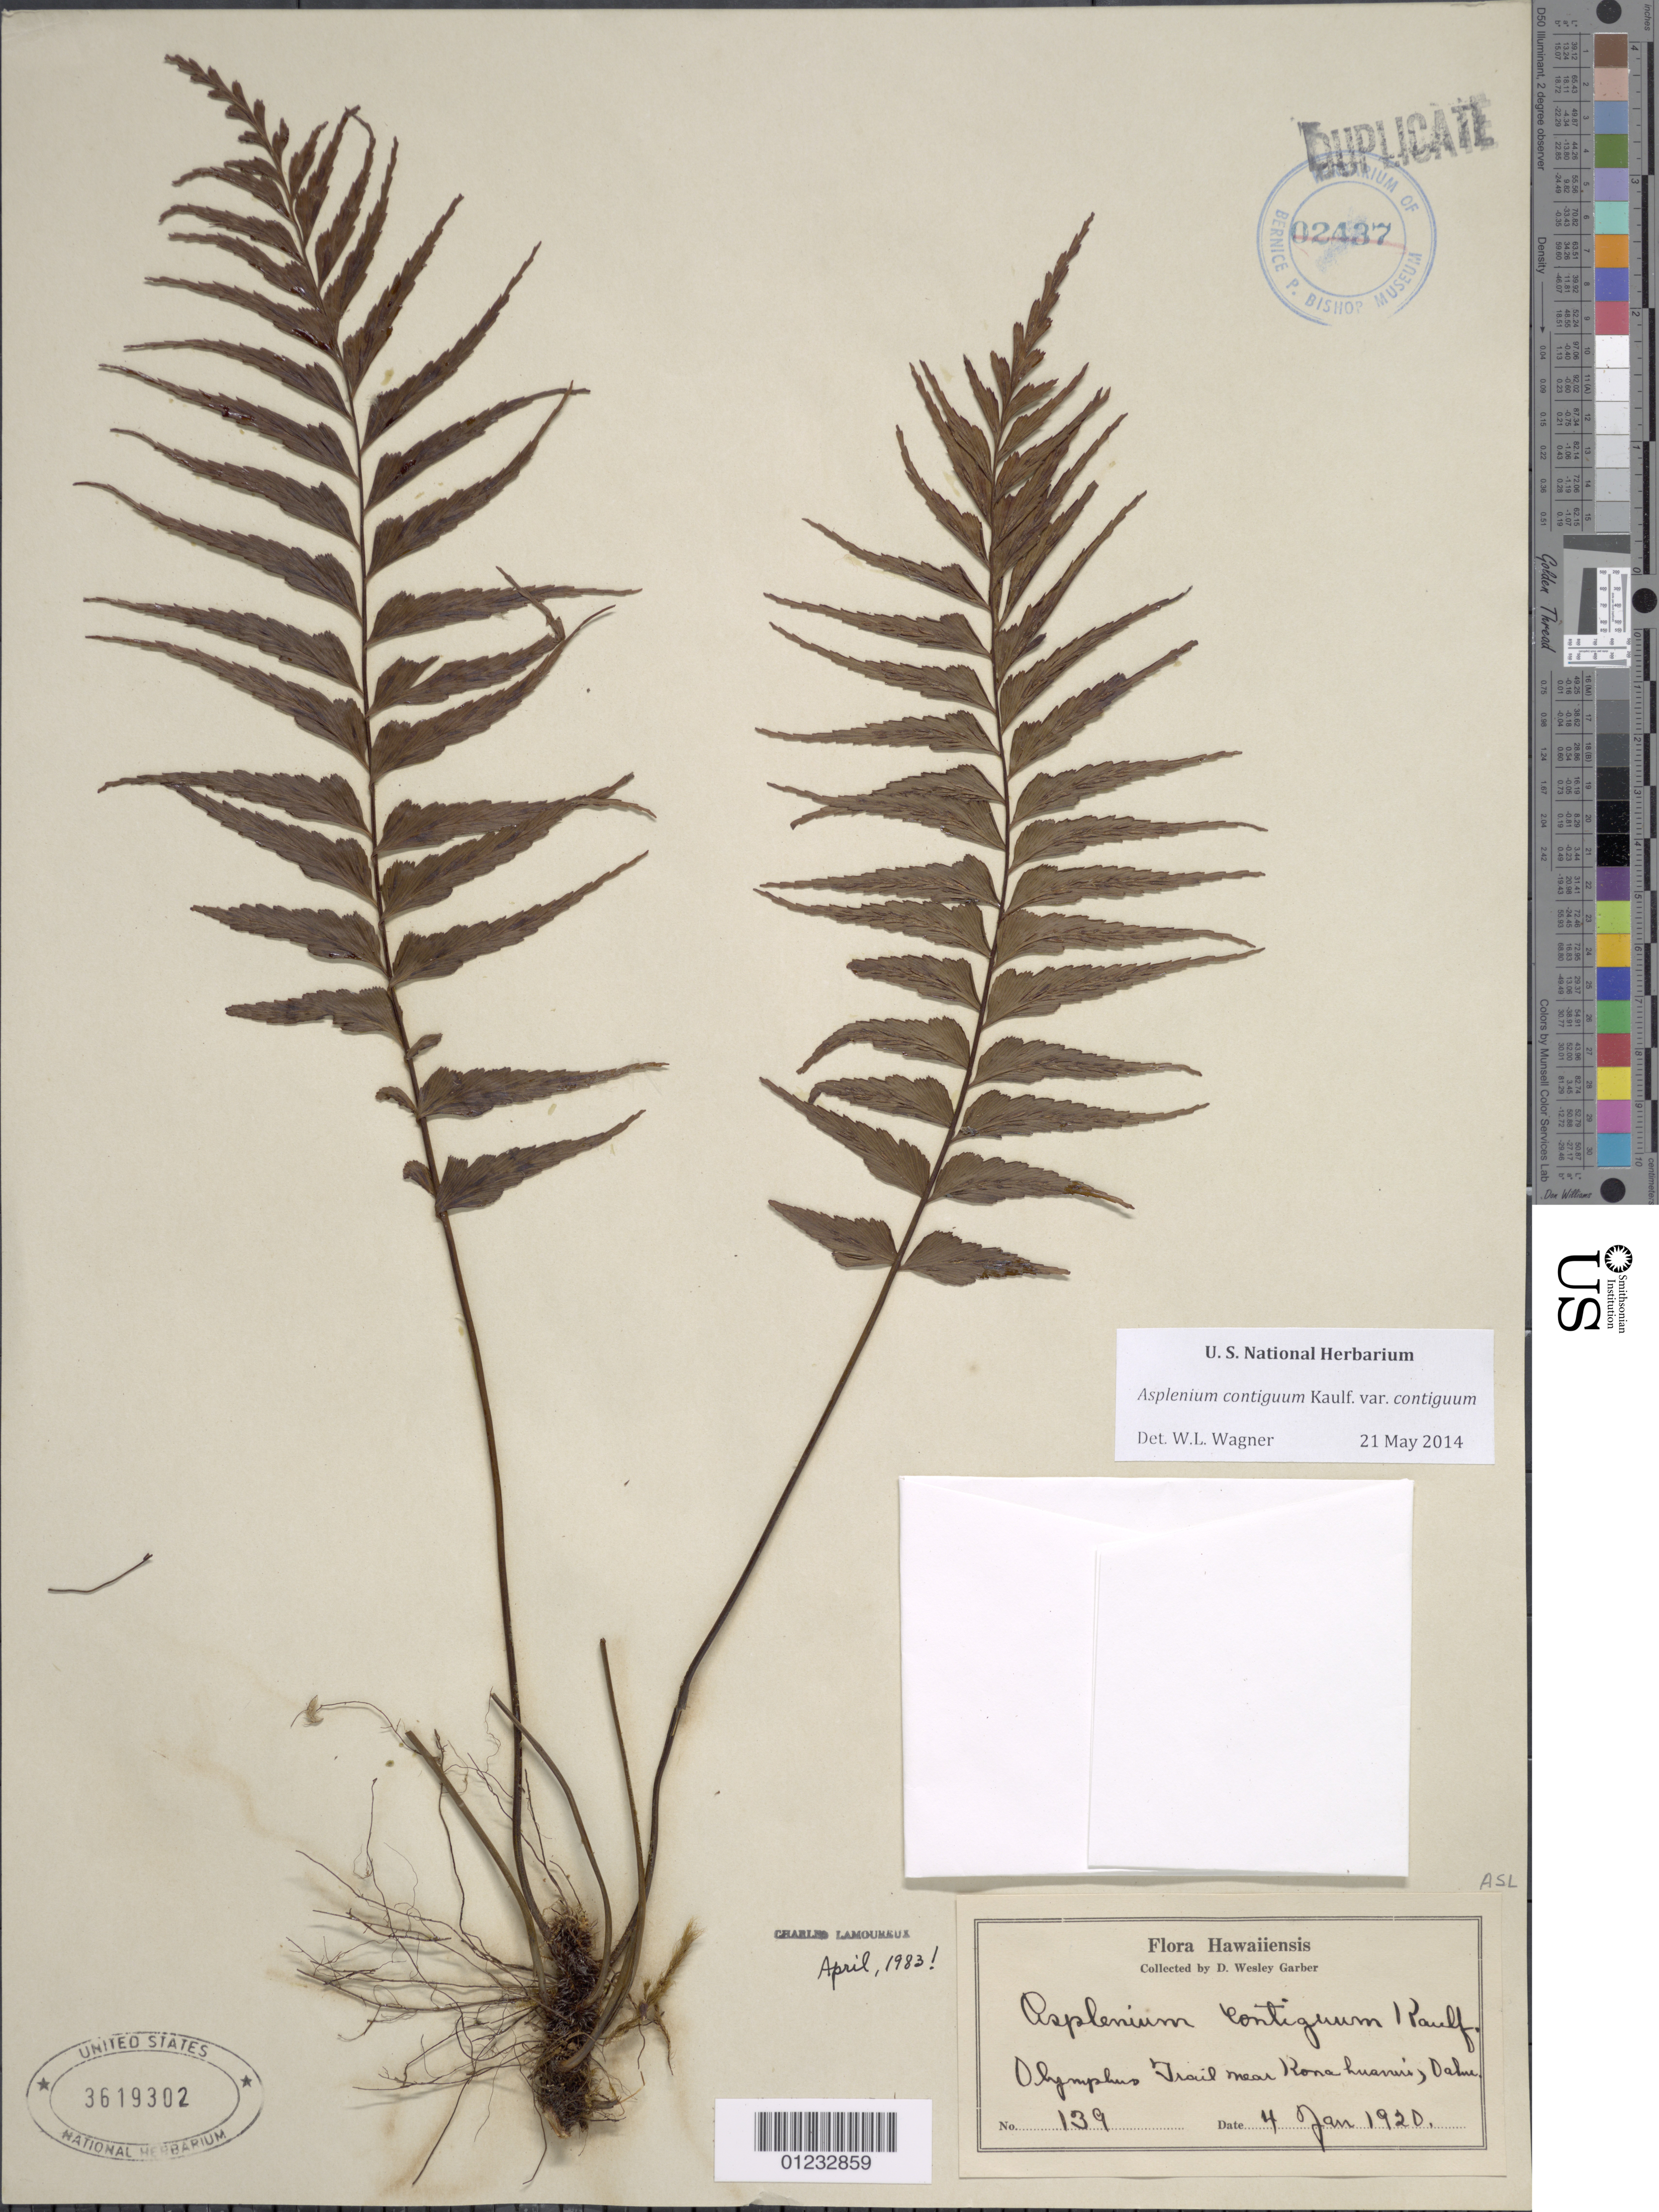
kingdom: Plantae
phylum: Tracheophyta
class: Polypodiopsida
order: Polypodiales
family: Aspleniaceae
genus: Asplenium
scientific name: Asplenium contiguum var. contiguum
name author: Kaulf.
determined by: Wagner, W. L., (BOT), Smithsonian Institution - National Museum of Natural History (UNITED STATES)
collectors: D. W. Garber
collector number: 139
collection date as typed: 4 Jan 1920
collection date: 1920-01-04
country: United States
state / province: Hawaii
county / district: Honolulu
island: Oahu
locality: Olympus Trail near Konahuanui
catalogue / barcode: US 3619302